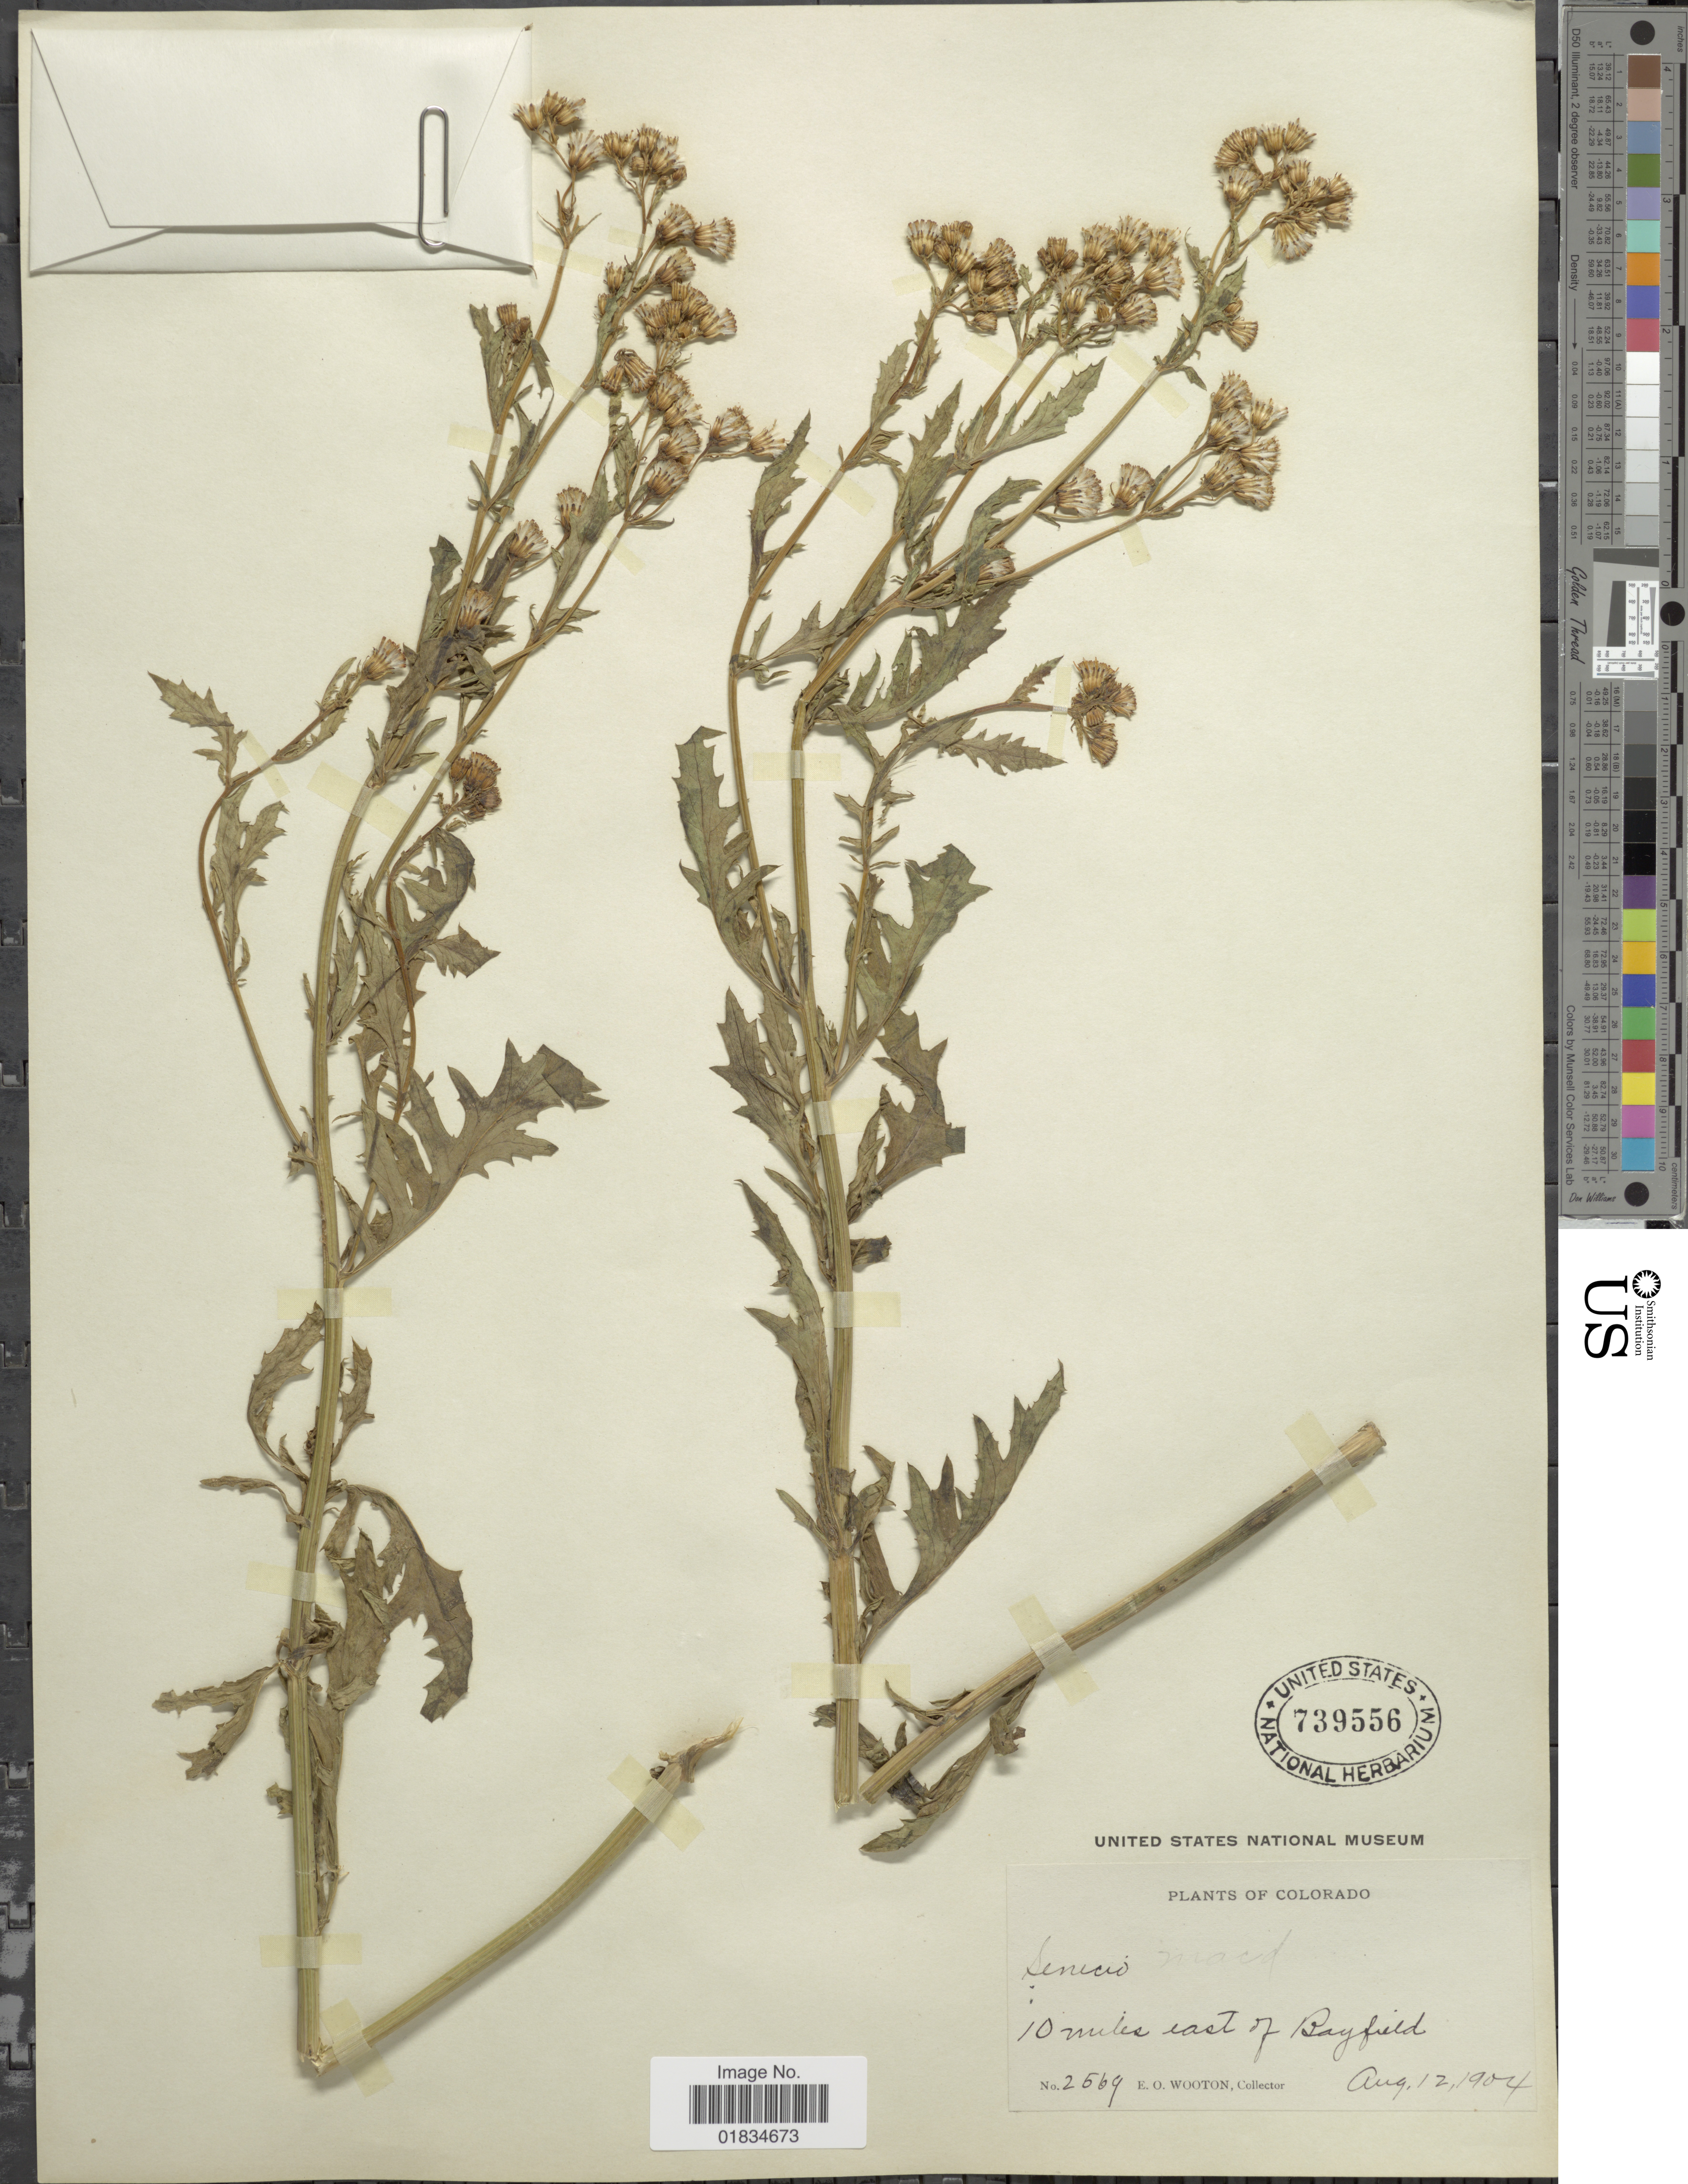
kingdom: Plantae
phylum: Tracheophyta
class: Magnoliopsida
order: Asterales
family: Asteraceae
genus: Senecio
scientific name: Senecio macdougalii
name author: A. Heller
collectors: E. O. Wooton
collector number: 2569*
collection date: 1904-08-12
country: United States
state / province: Colorado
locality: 10 miles east of Bayfield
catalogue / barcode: US 739556